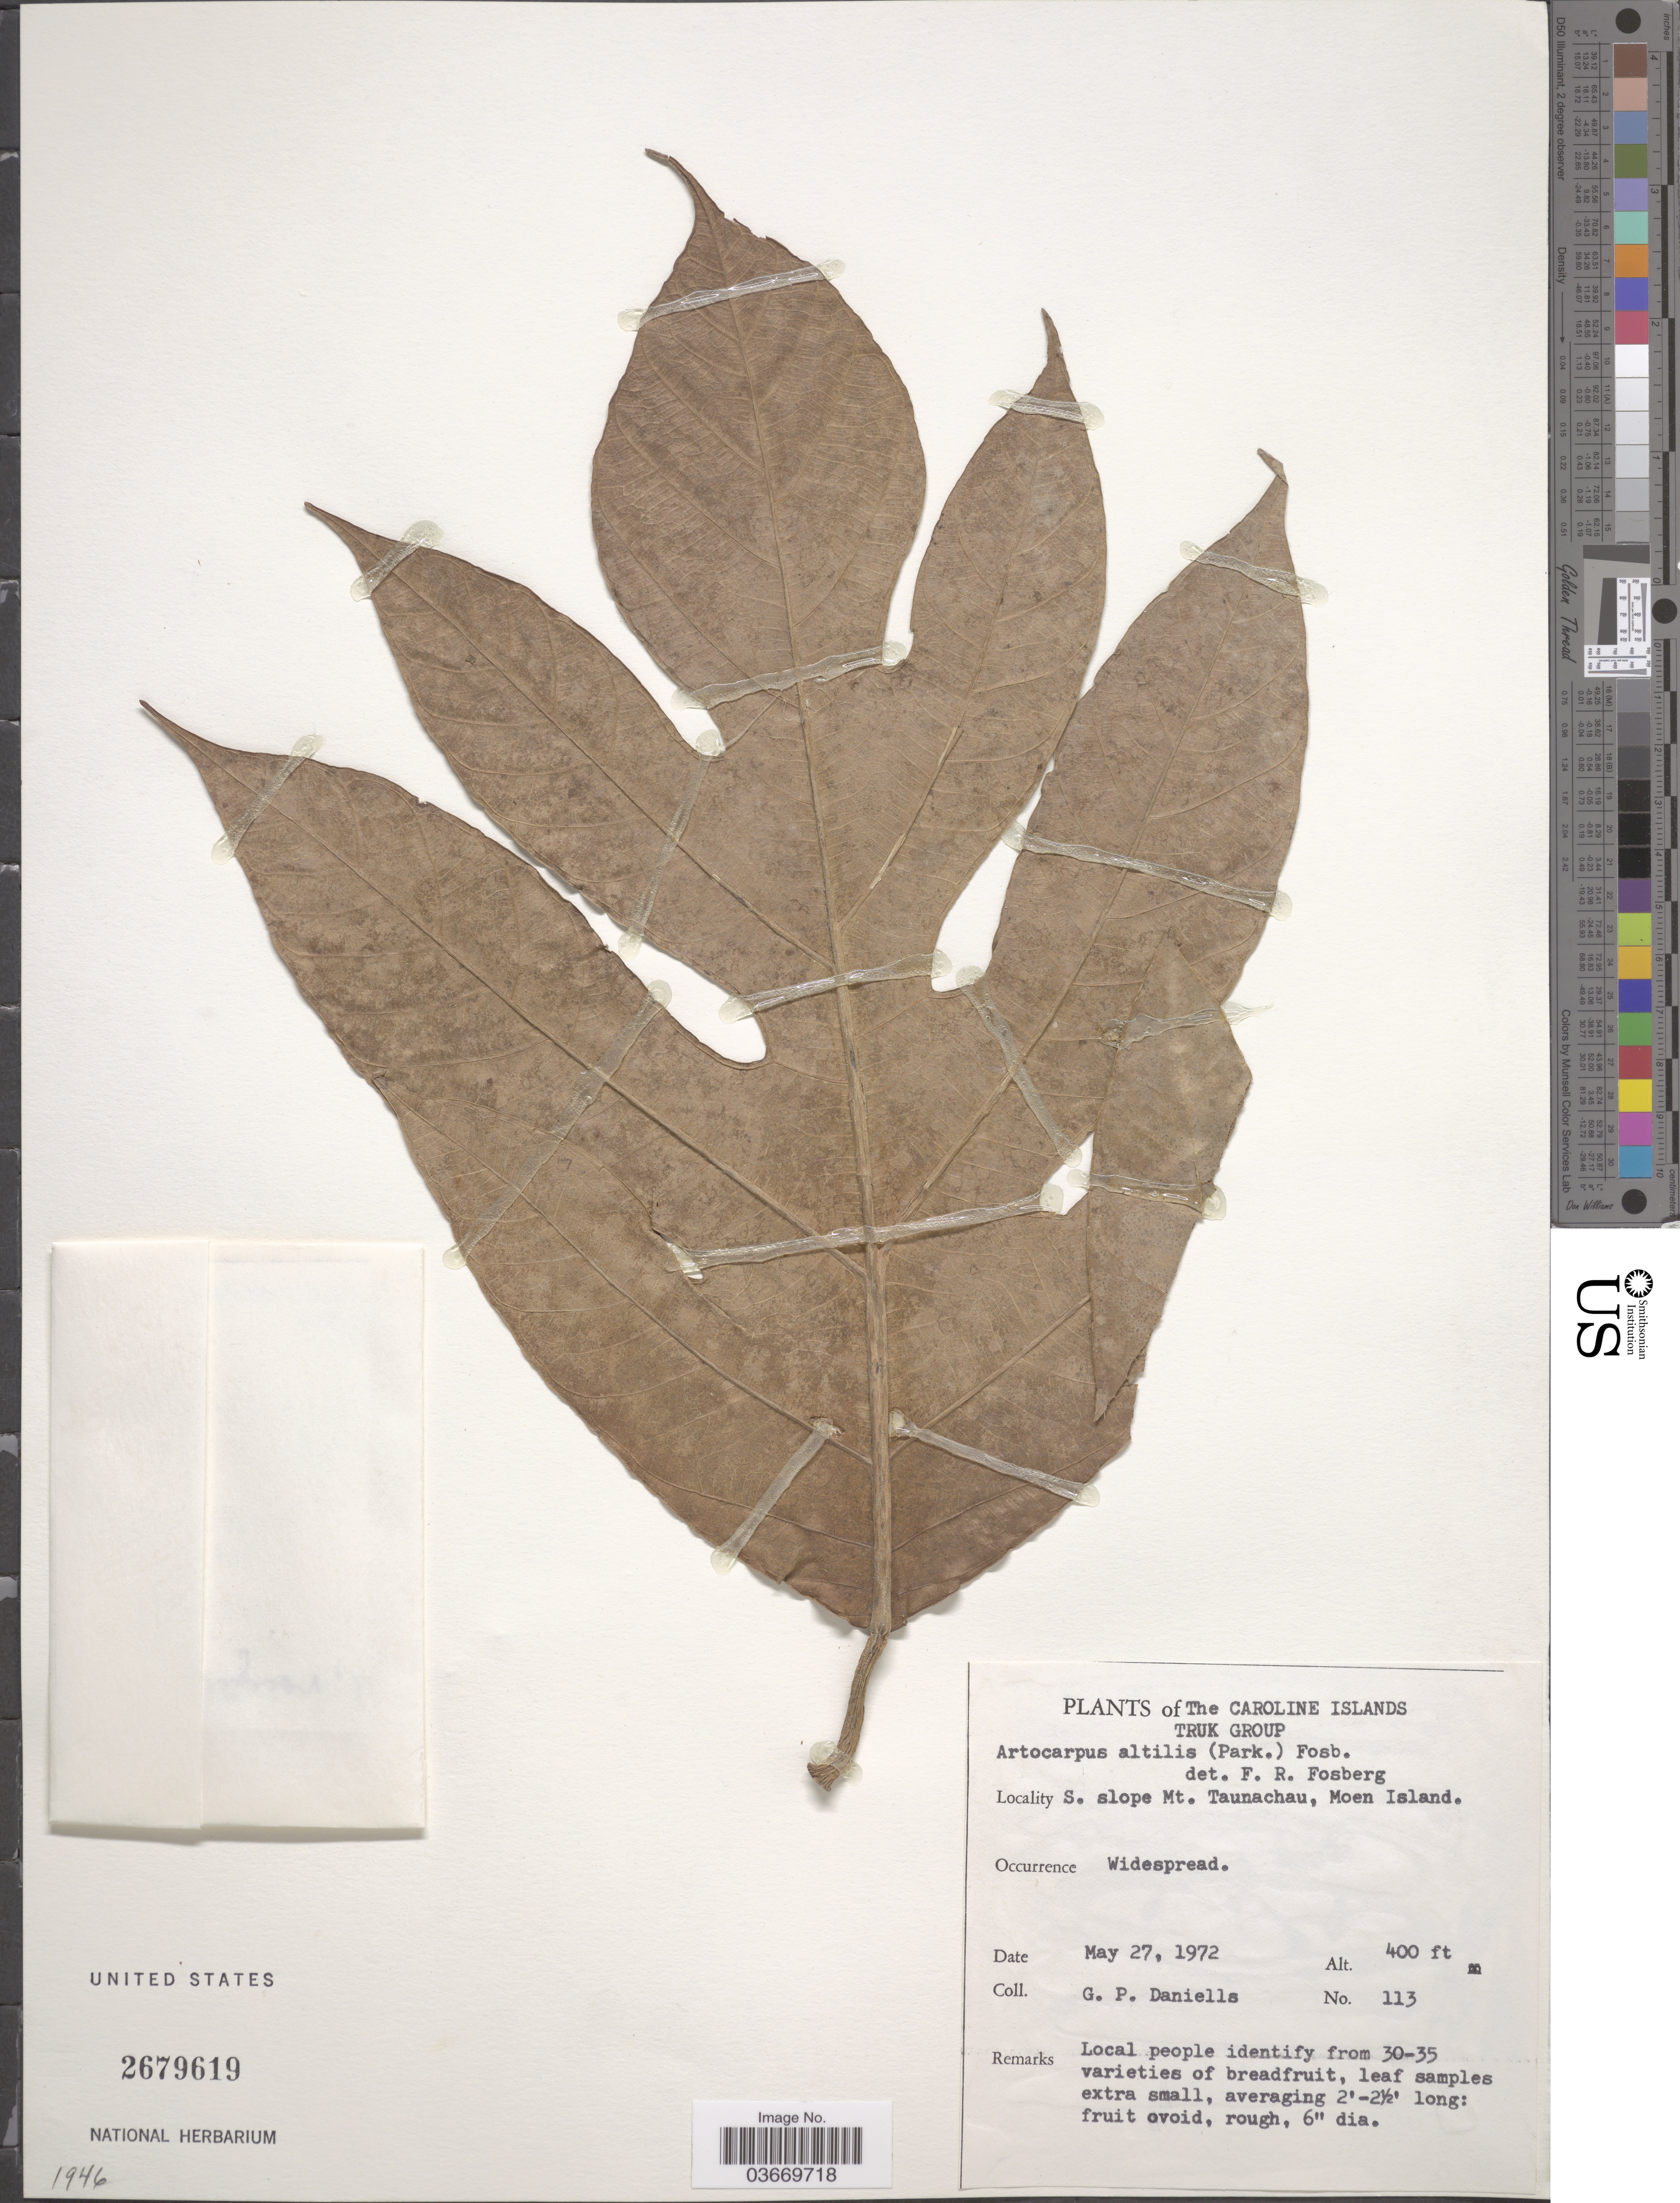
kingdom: Plantae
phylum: Tracheophyta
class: Magnoliopsida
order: Rosales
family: Moraceae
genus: Artocarpus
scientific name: Artocarpus altilis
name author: (Parkinson) Fosberg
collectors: G. Daniells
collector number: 113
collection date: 1972-05-27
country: Micronesia, Federated States of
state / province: Truk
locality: The Caroline Islands Truk Group. S. slope Mt. Taunachau, Moen Island.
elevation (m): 122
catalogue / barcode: US 2679619